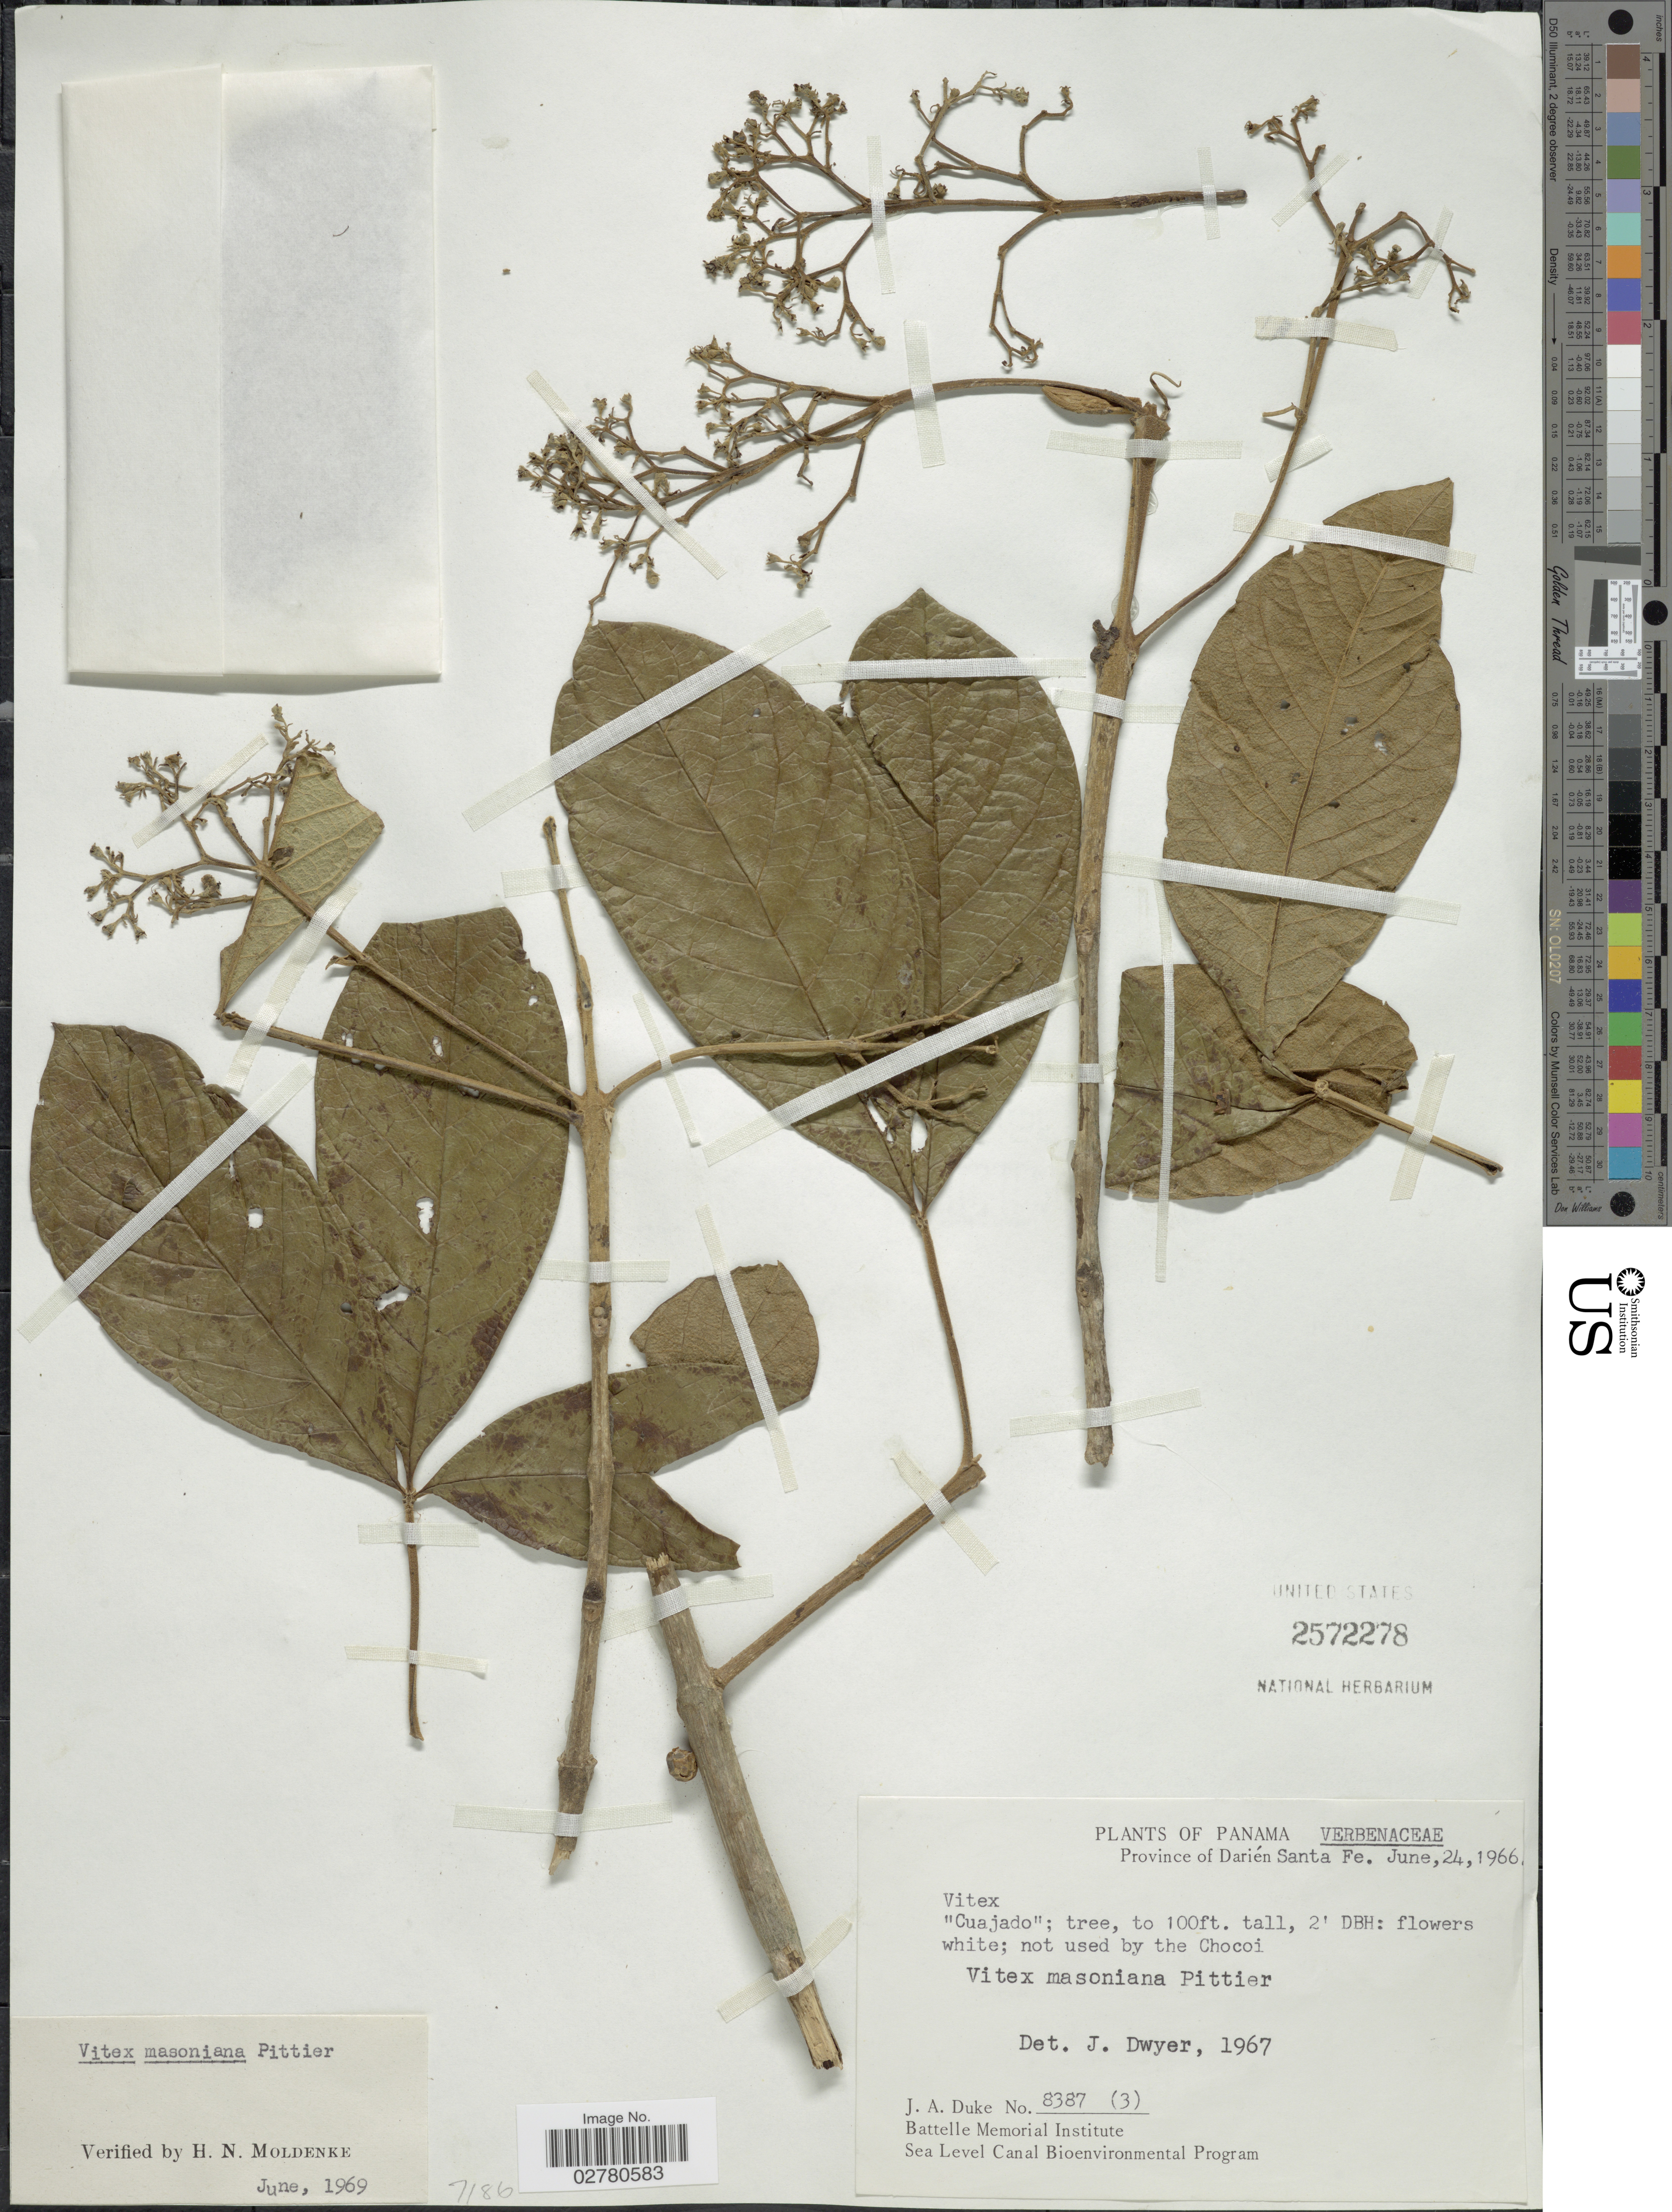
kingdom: Plantae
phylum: Tracheophyta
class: Magnoliopsida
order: Lamiales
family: Lamiaceae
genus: Vitex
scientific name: Vitex masoniana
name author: Pittier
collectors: J. A. Duke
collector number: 8387(3)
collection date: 1966-06-24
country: Panama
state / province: Darién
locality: Santa Fe.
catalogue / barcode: US 2572278